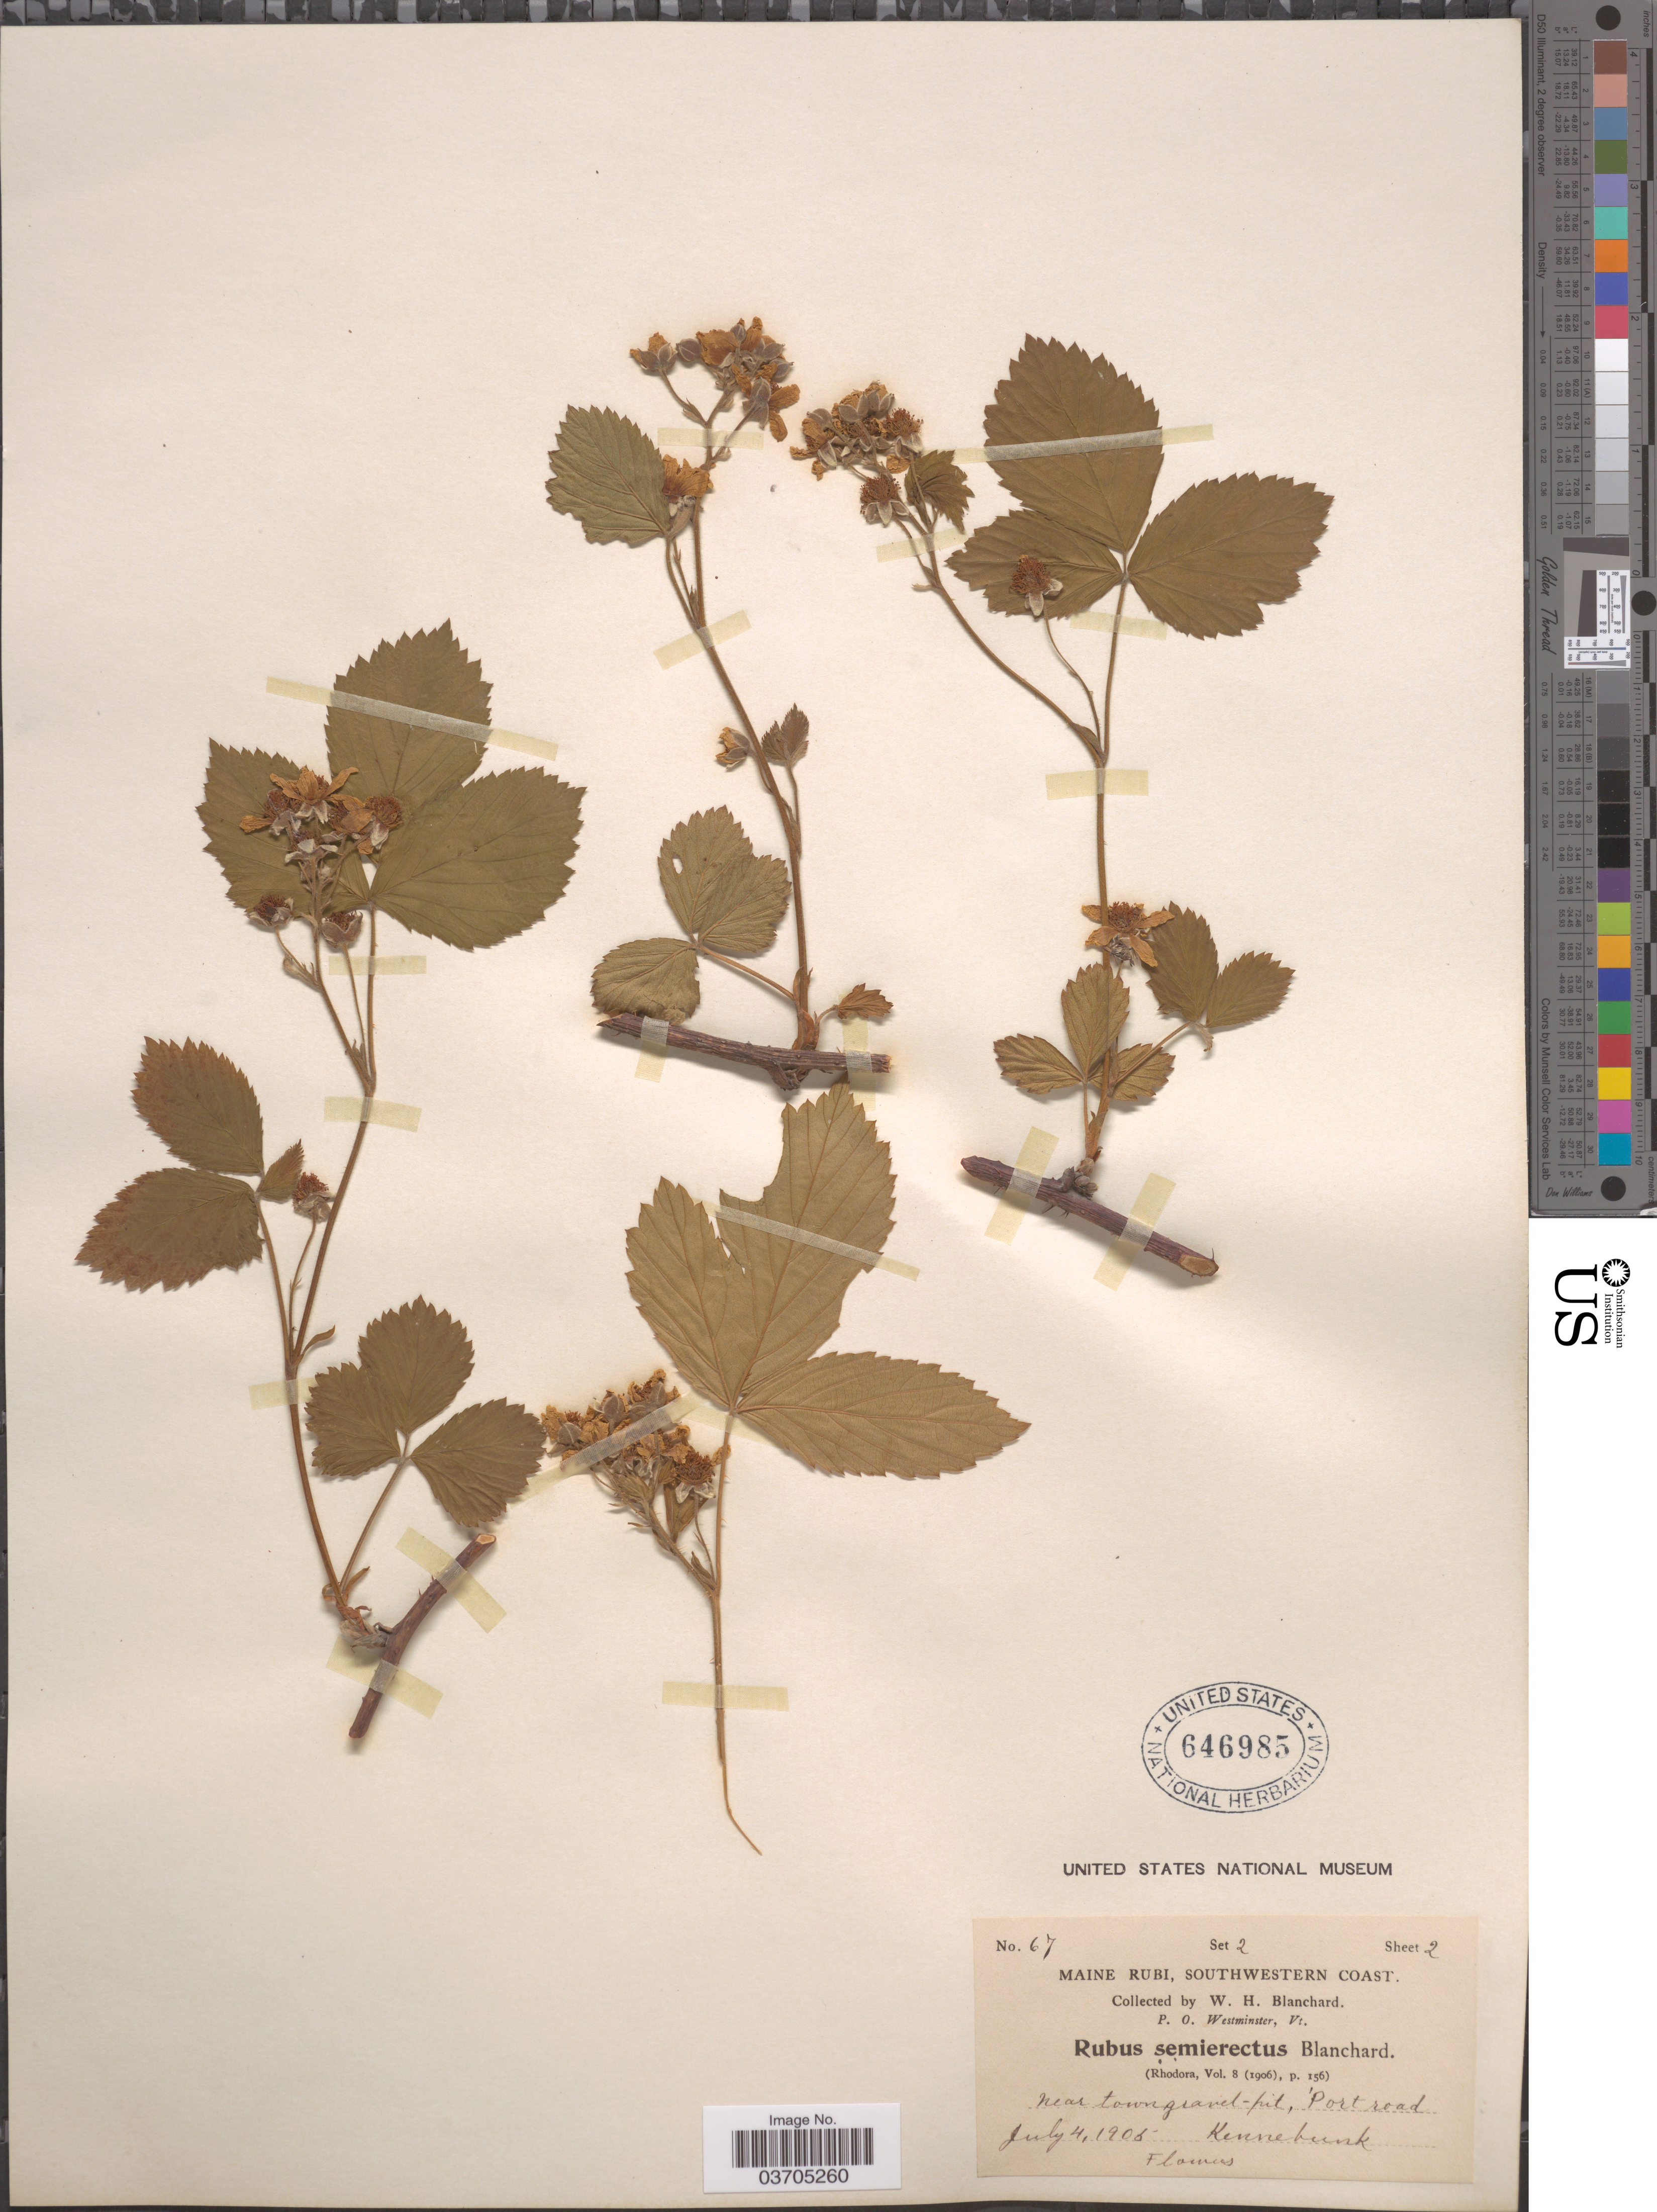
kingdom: Plantae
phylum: Tracheophyta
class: Magnoliopsida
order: Rosales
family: Rosaceae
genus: Rubus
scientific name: Rubus semierectus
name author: Blanch.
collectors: W. H. Blanchard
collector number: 67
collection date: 1905-07-04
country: United States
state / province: Maine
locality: Maine Rubi, Southwestern Coast. Near town gravel-pit-'Port road. Kennebunk.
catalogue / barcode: US 646985